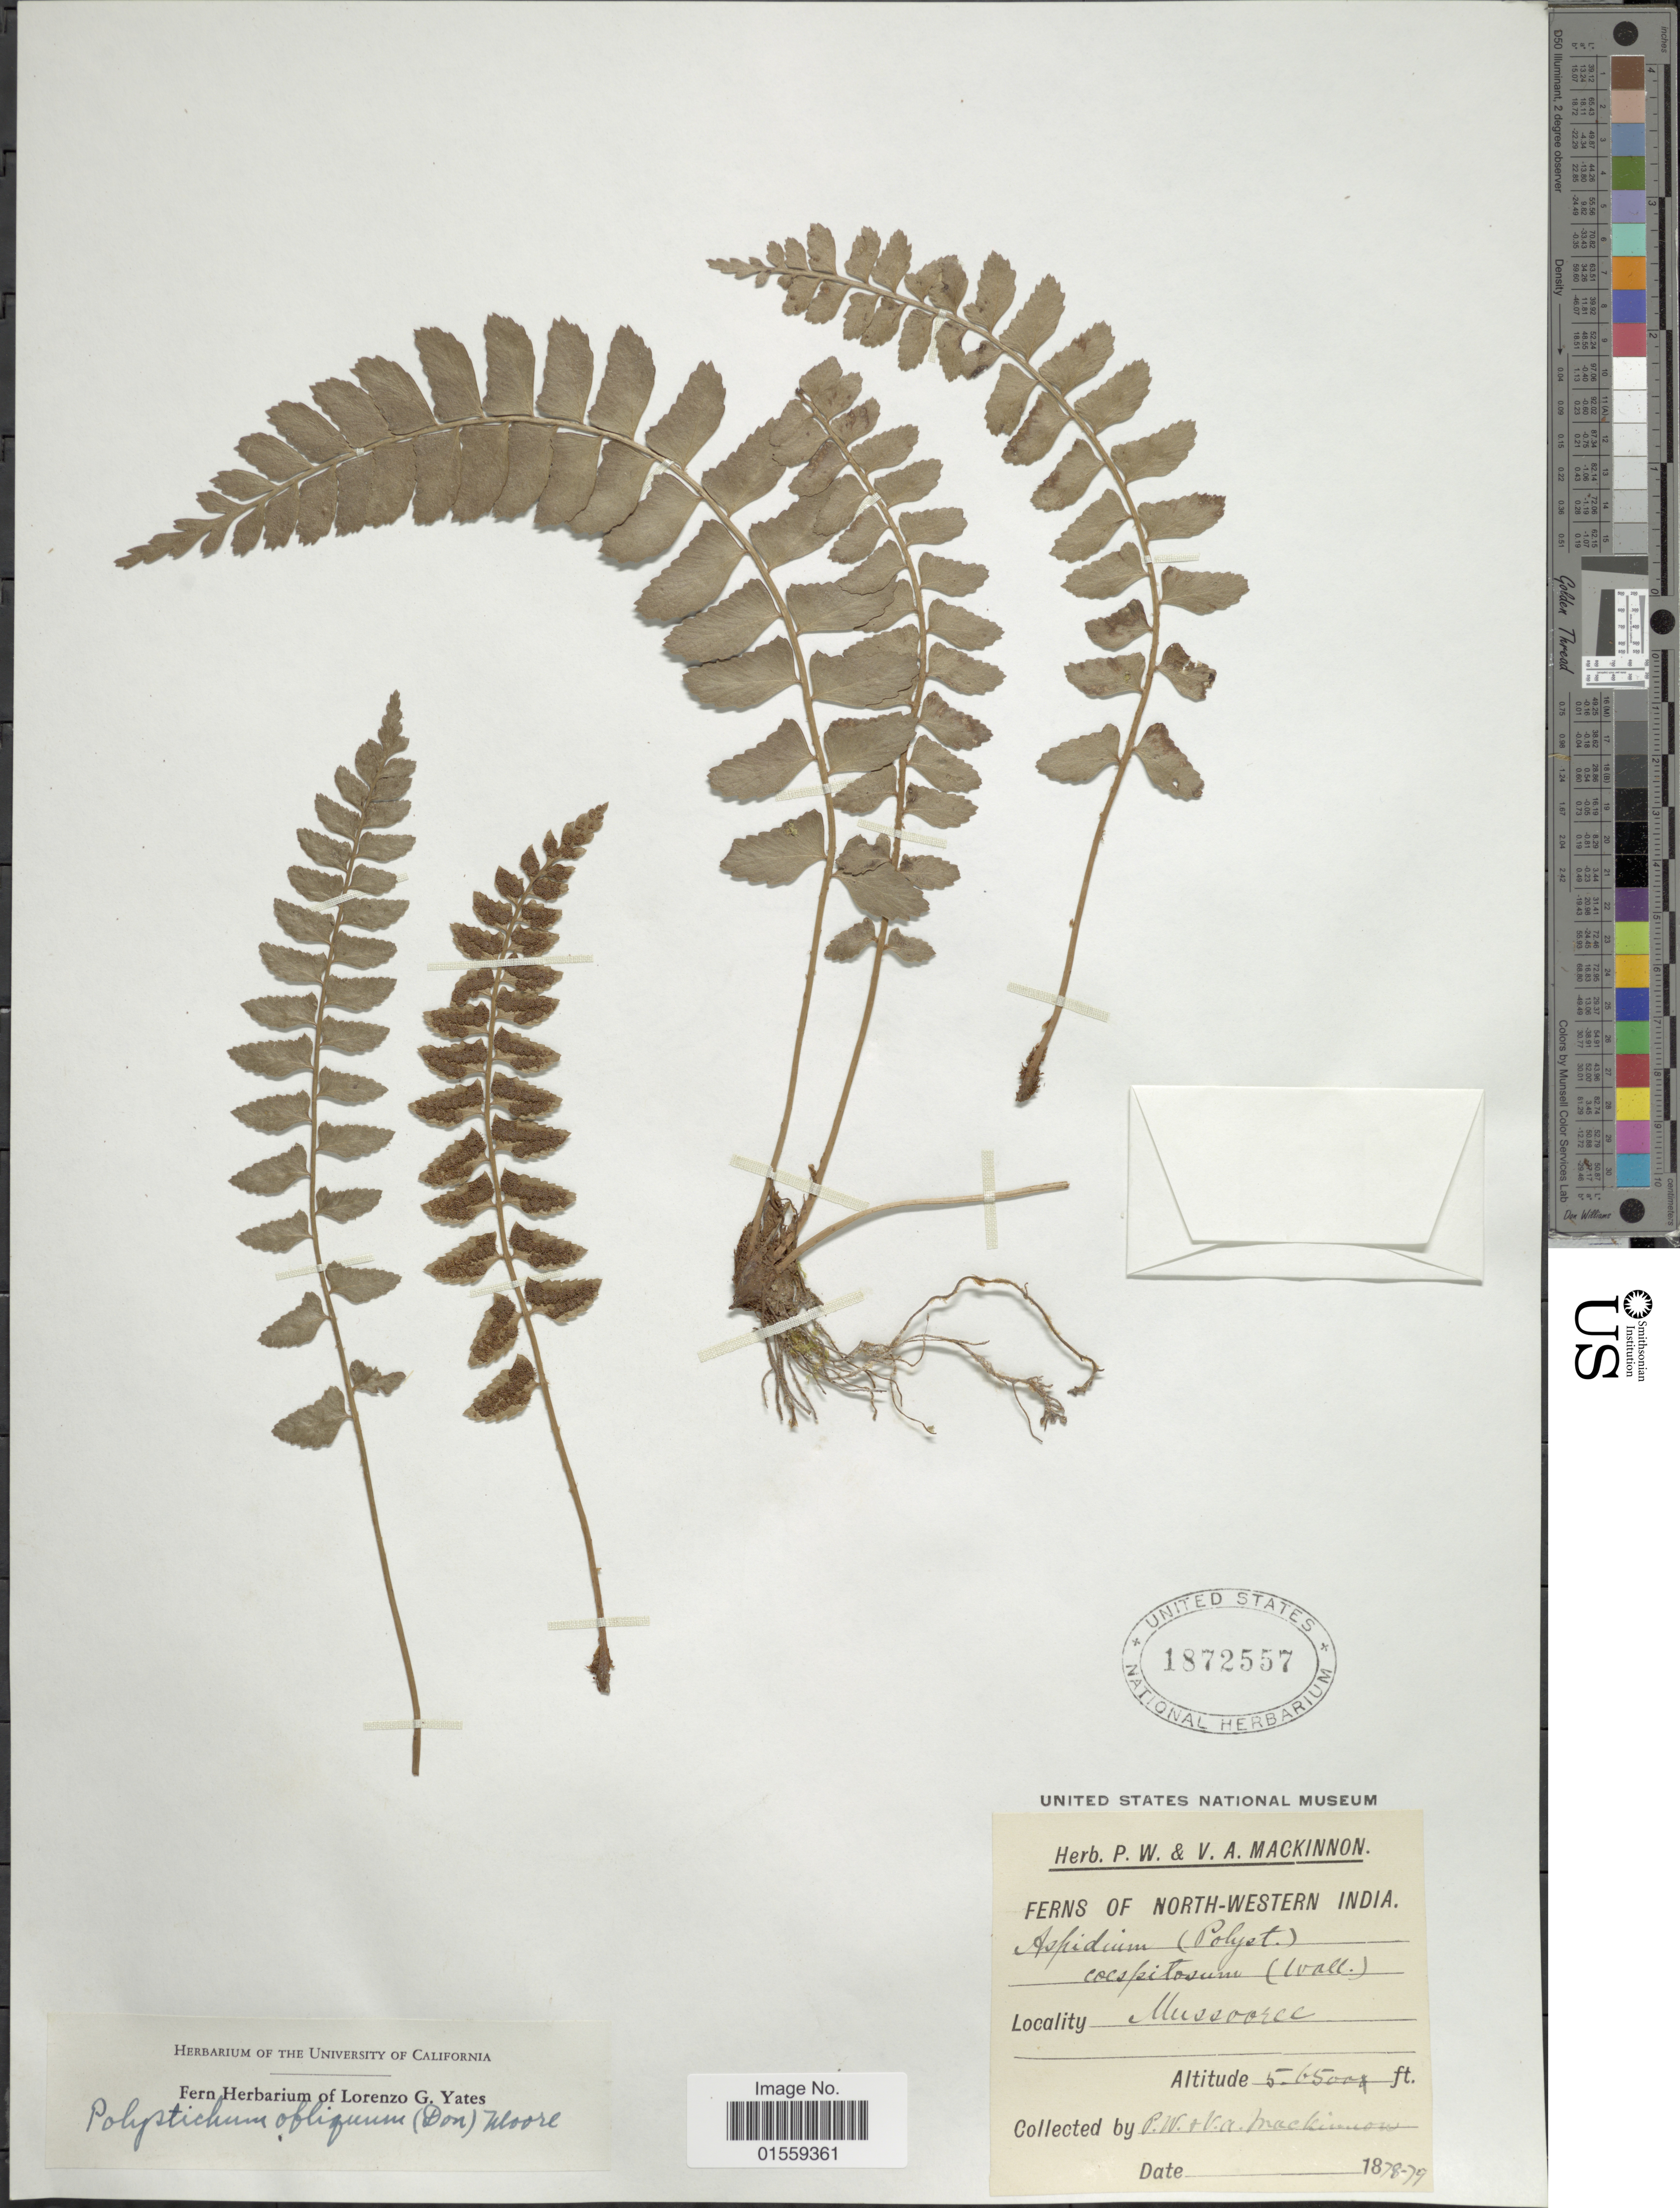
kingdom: Plantae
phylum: Tracheophyta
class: Polypodiopsida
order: Polypodiales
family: Dryopteridaceae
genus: Polystichum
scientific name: Polystichum obliquum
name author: (D. Don) T. Moore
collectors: M. Macedo & V. Mackinnon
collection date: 1878/1879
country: India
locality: North-Western India, Mussoorie,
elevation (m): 1524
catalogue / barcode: US 1872557